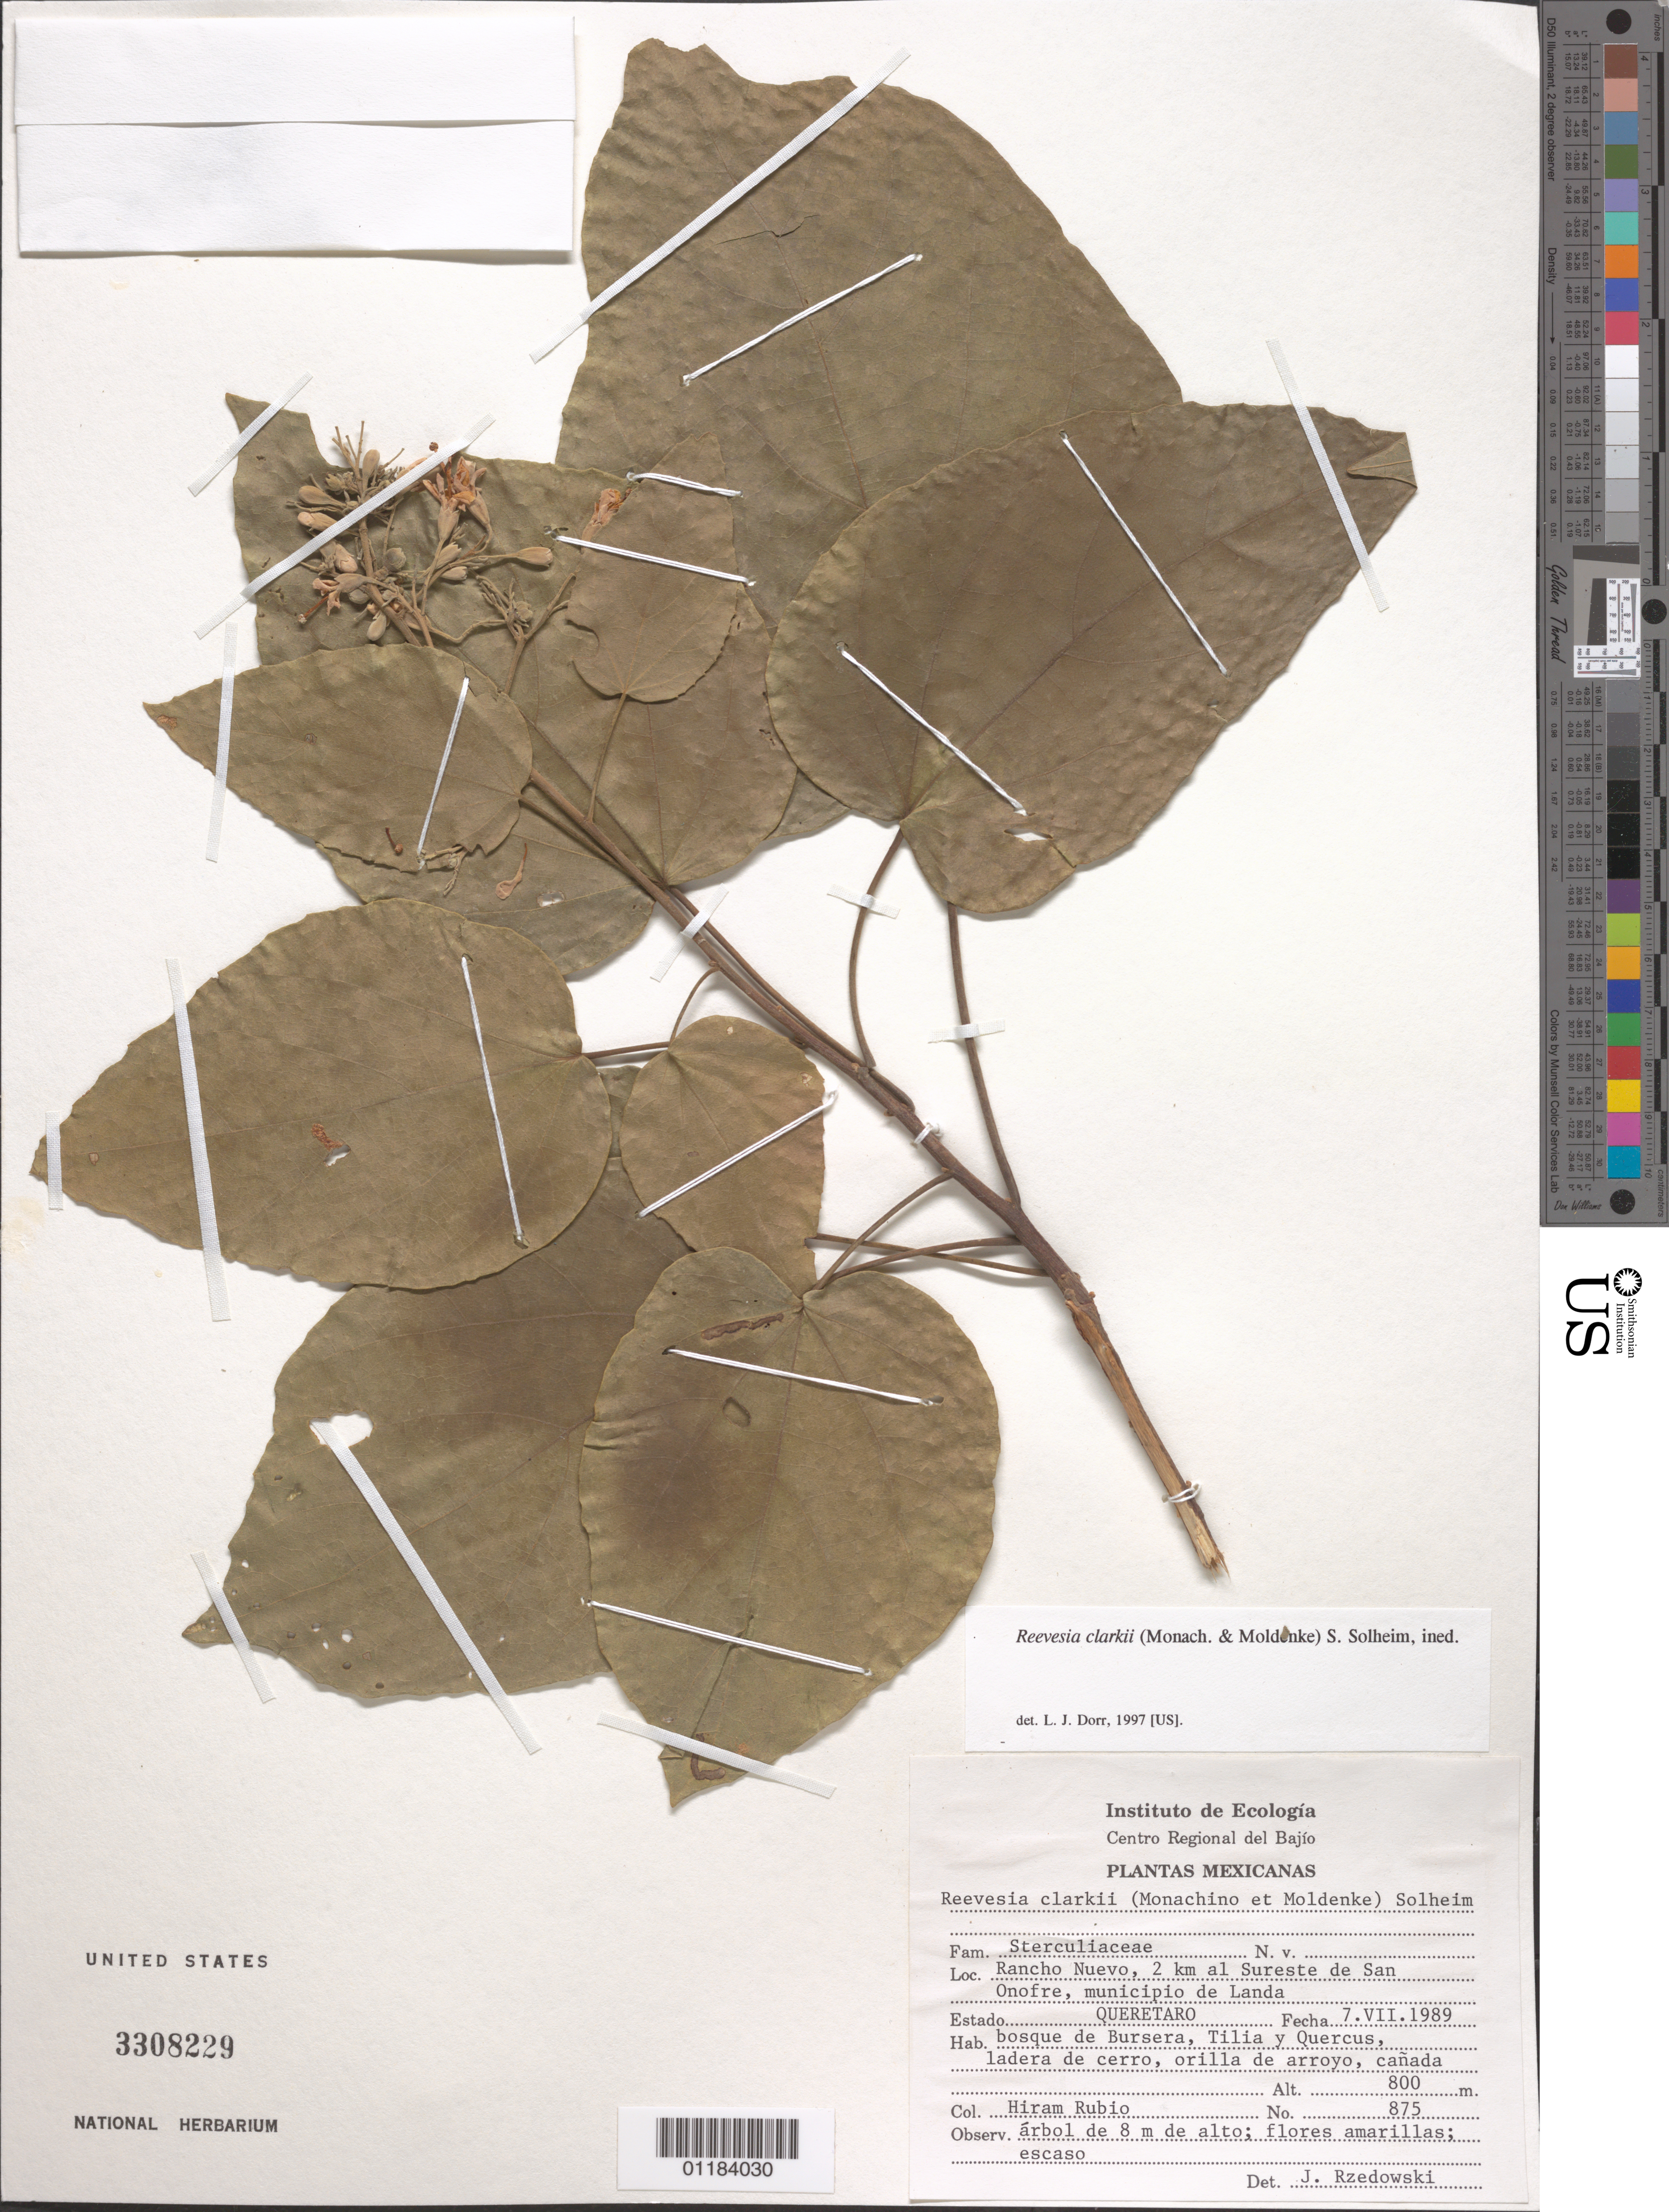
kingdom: Plantae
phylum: Tracheophyta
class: Magnoliopsida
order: Malvales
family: Malvaceae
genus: Reevesia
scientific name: Reevesia clarkii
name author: (Monach. & Moldenke) S. Solheim ex Machuca-Machuca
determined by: Dorr, L. J., (BOT), Smithsonian Institution - National Museum of Natural History (UNITED STATES)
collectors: H. Rubio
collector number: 875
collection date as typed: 7.VII.1989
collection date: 1989-07-07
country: Mexico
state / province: Querétaro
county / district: Landa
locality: Rancho Nuevo, 2 km al Sureste de San Onofre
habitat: bosque de Bursea, Tilia y Quercus; ladera de cerro, orilla de arroyo, canada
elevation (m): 800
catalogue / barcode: US 3308229